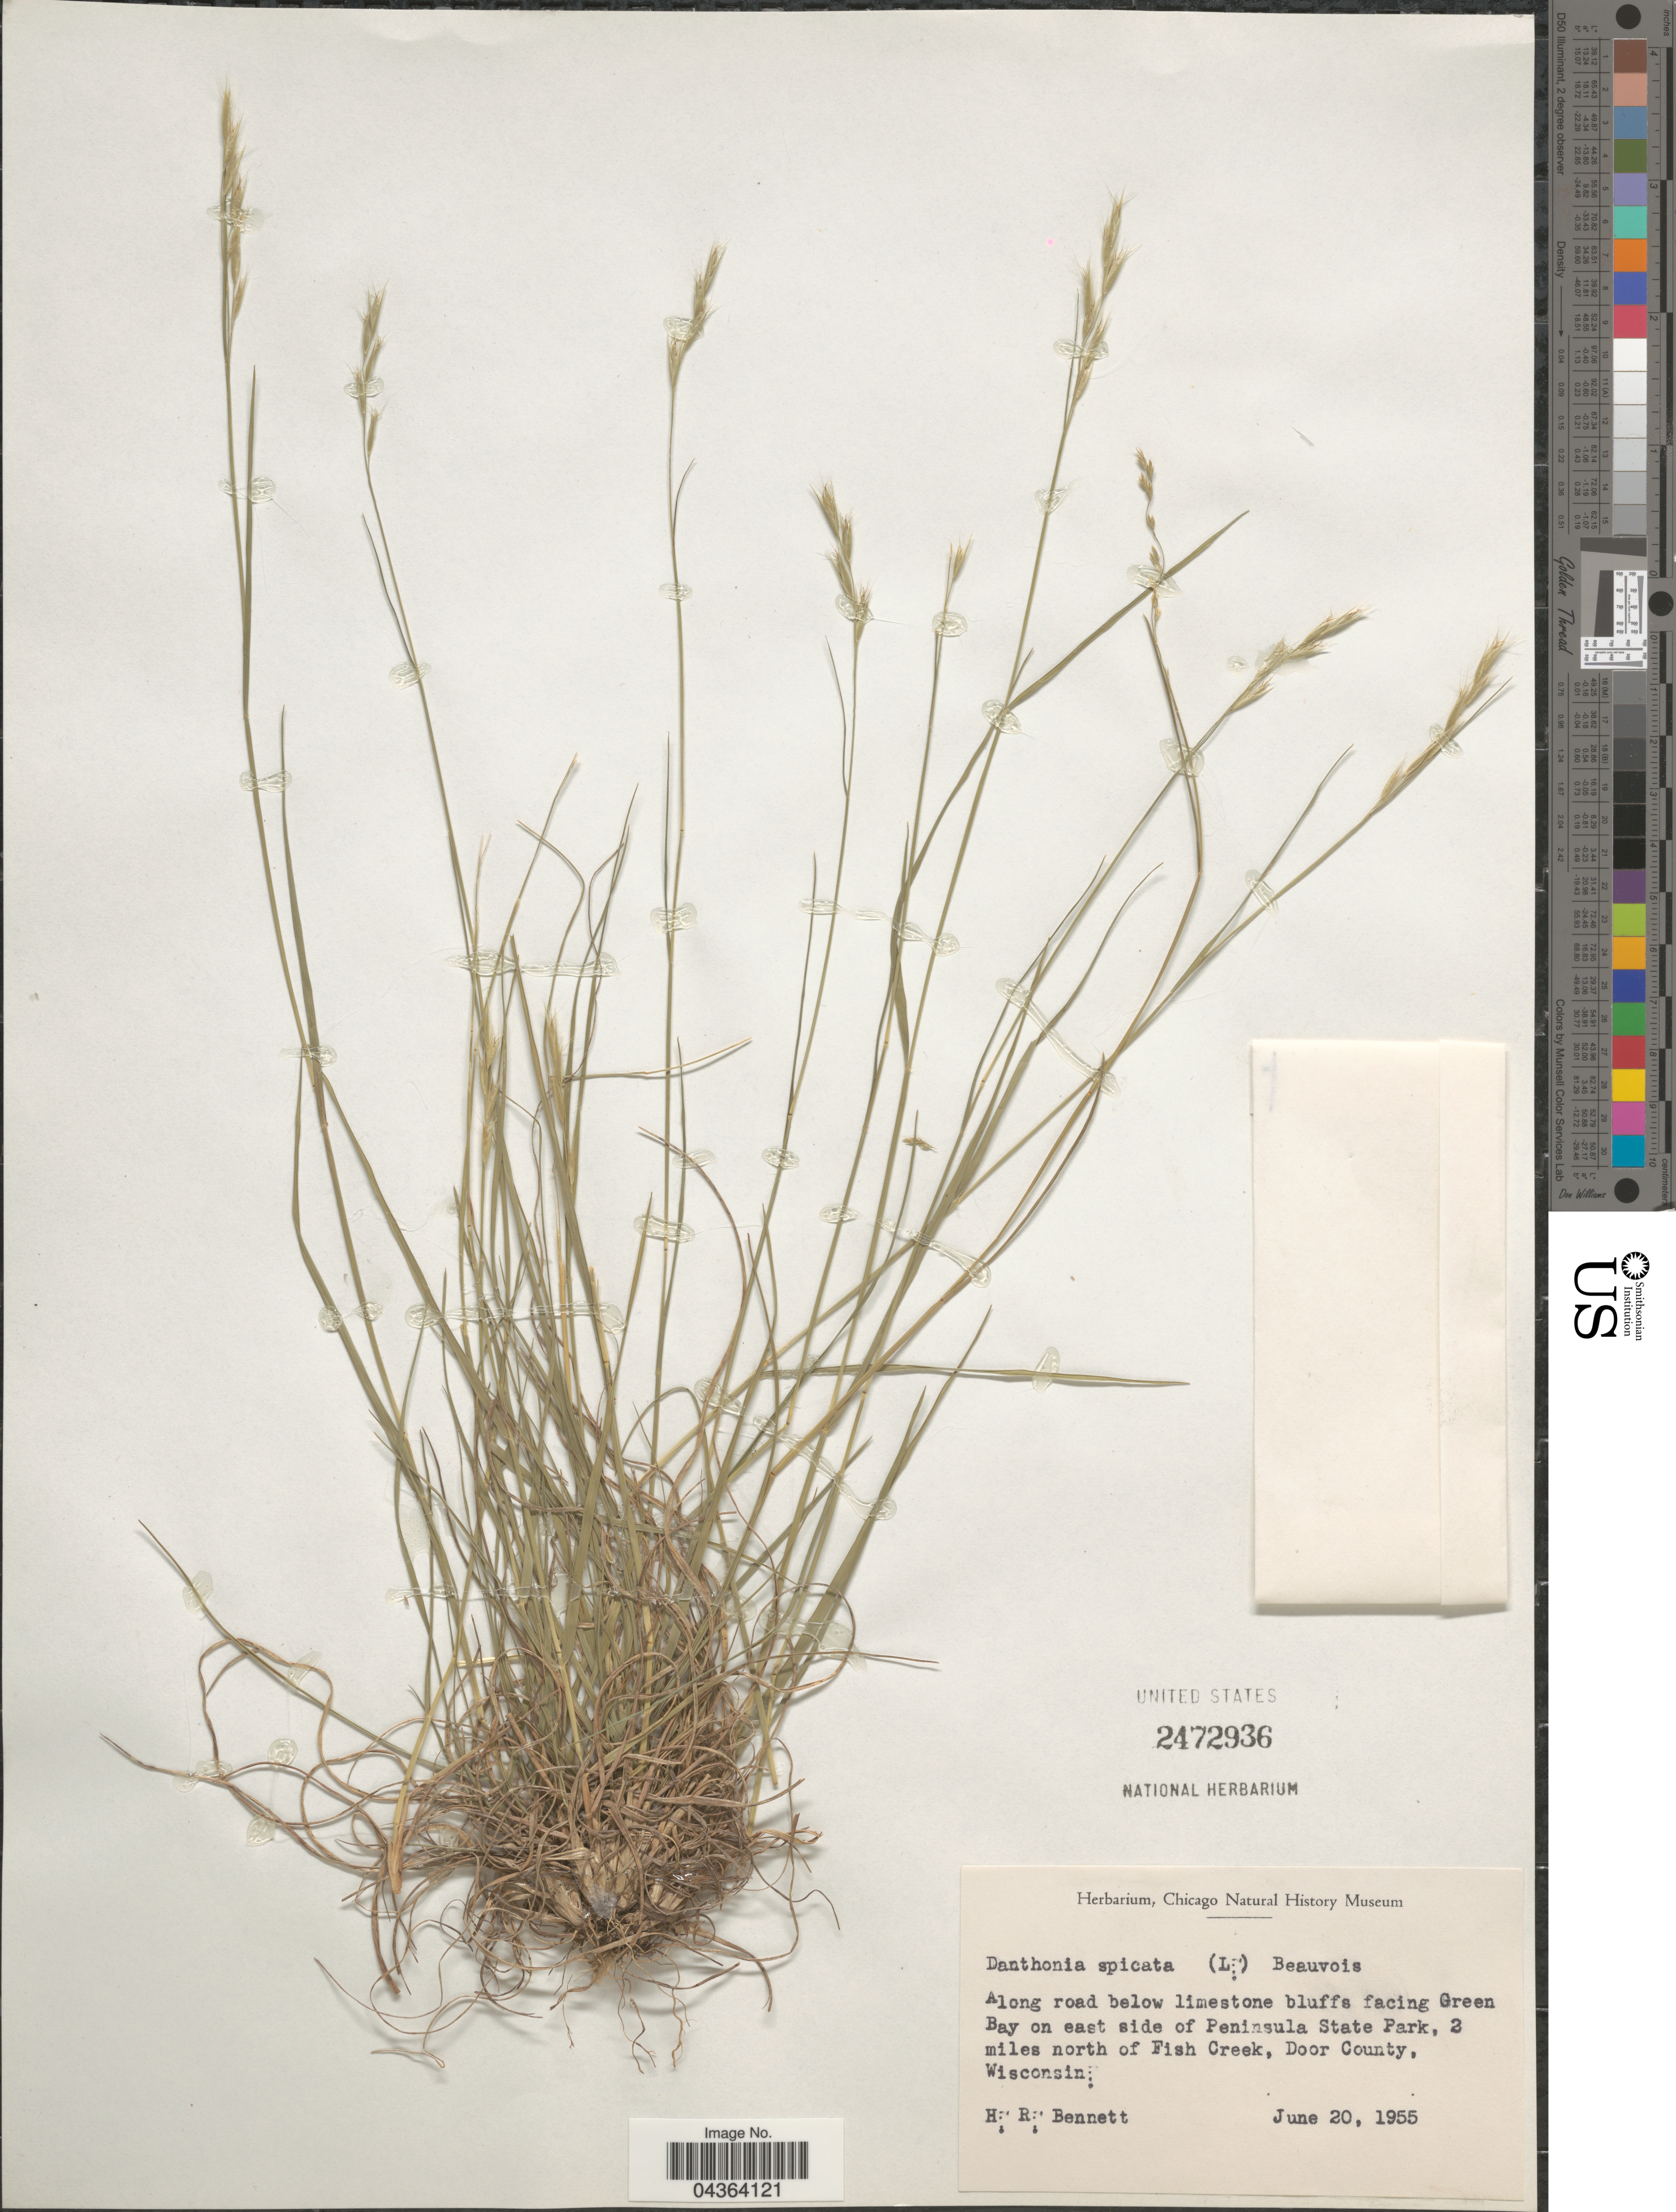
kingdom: Plantae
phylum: Tracheophyta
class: Liliopsida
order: Poales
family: Poaceae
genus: Danthonia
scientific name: Danthonia spicata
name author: (L.) P. Beauv. ex Roem. & Schult.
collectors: H. R. Bennett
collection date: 1955-06-20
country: United States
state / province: Wisconsin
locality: Along road below limestone bluffs facing Green Bay on east side of Peninsula State Park, 2 miles north of Fish Creek, Door County.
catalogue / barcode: US 2472936